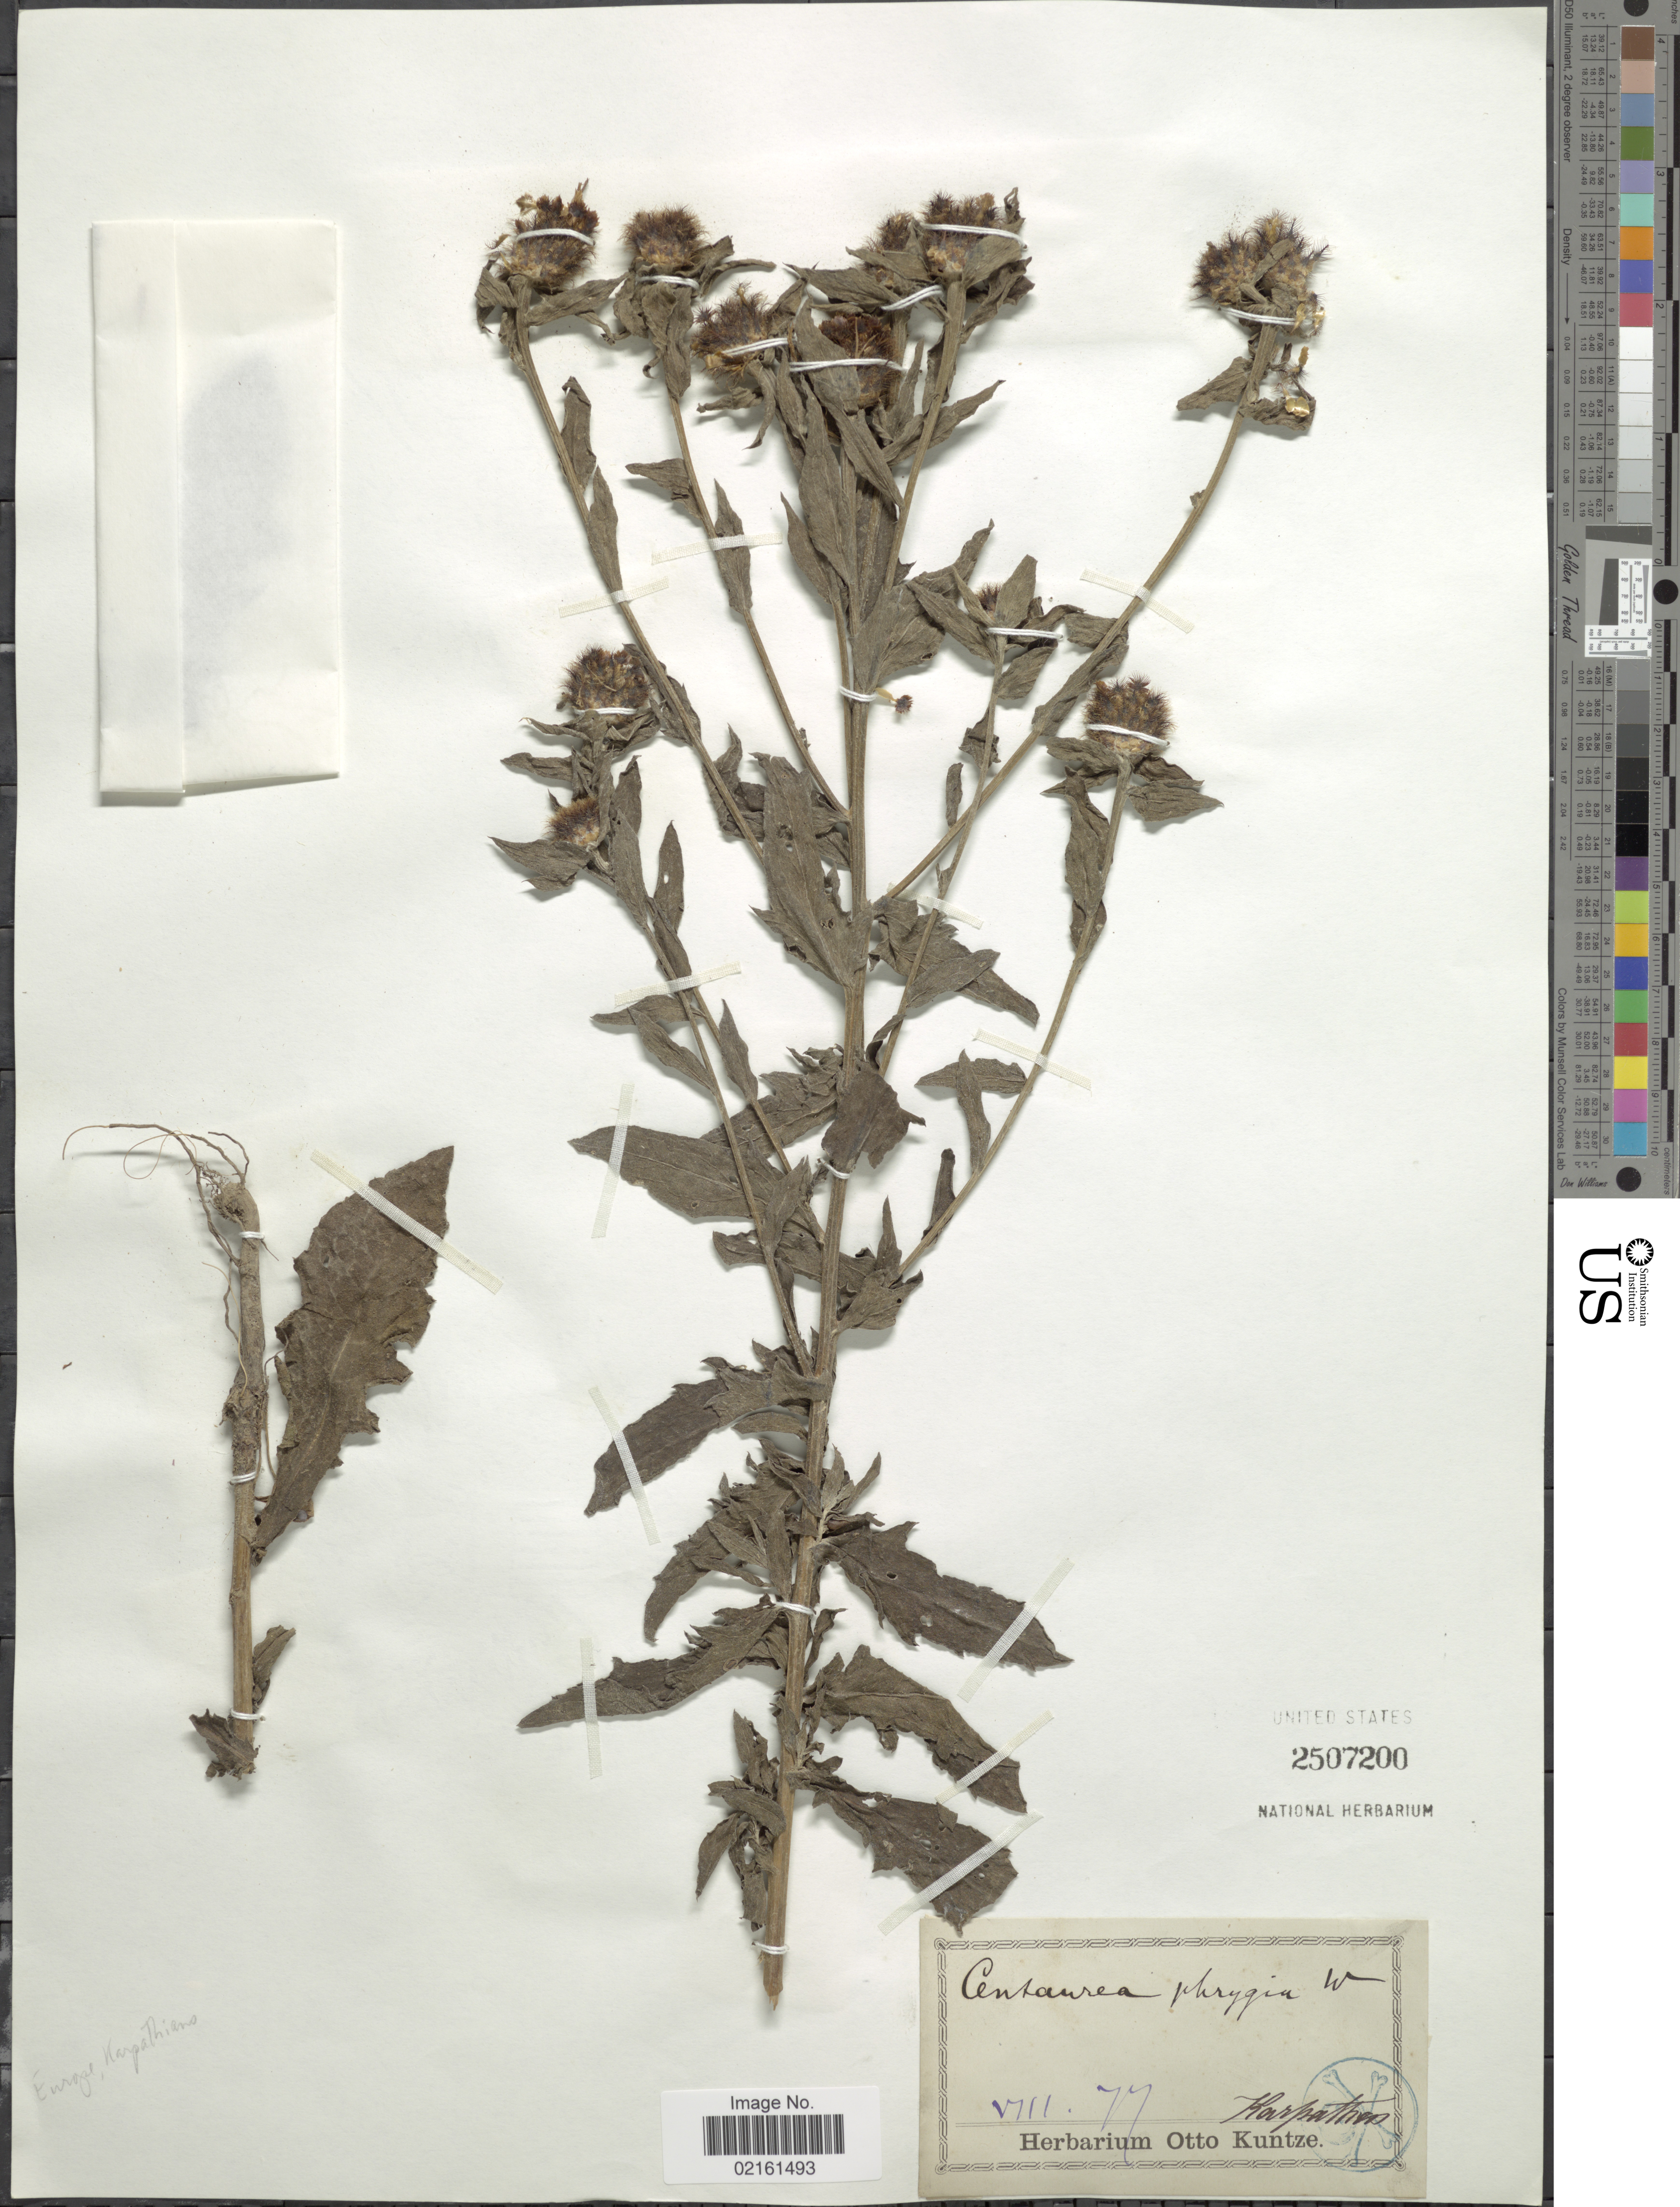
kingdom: Plantae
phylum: Tracheophyta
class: Magnoliopsida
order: Asterales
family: Asteraceae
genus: Centaurea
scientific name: Centaurea phrygia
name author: L.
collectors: ex herb. Otto Kuntze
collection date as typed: Transcribed d/m/y: /8/77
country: Greece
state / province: South Aegean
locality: Karpathen.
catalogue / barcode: US 2507200